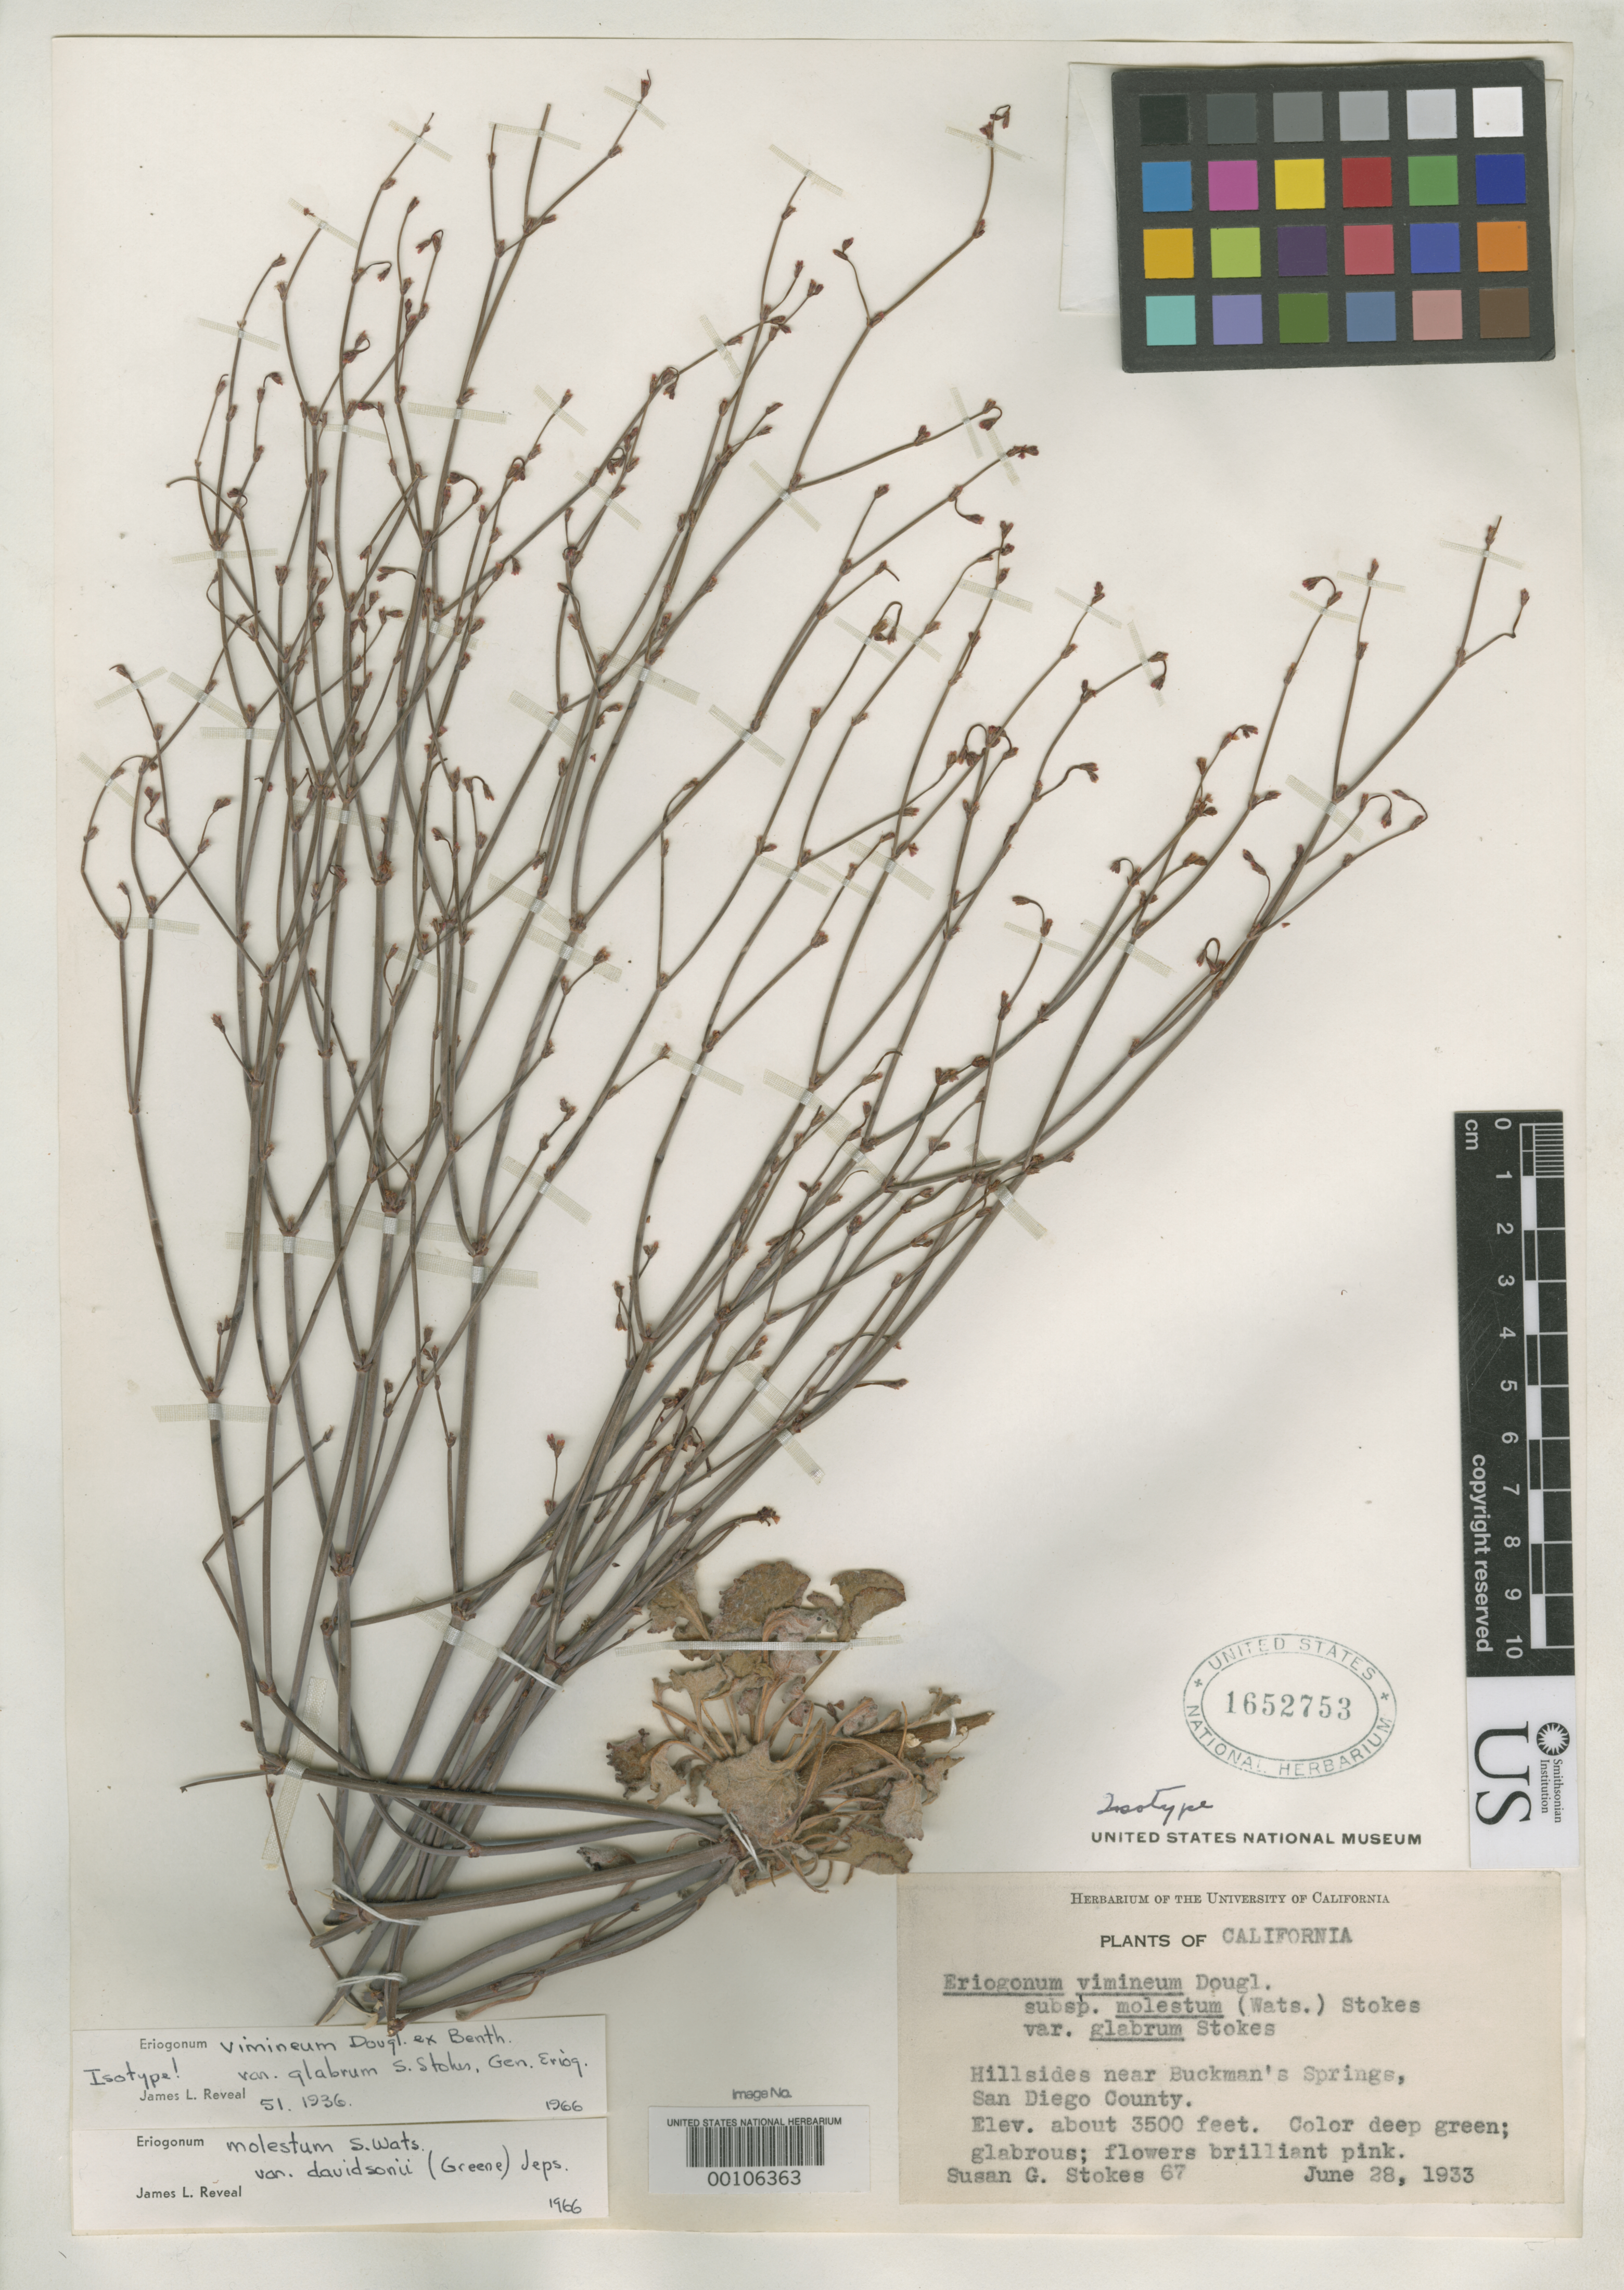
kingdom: Plantae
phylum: Tracheophyta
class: Magnoliopsida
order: Caryophyllales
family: Polygonaceae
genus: Eriogonum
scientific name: Eriogonum vimineum var. glabrum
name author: S. Stokes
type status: Isotype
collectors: S. G. Stokes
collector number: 67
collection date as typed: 28 Jun 1933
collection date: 1933-06-28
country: United States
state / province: California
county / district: San Diego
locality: Boulevard to Buckman Springs.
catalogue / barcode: US 1652753